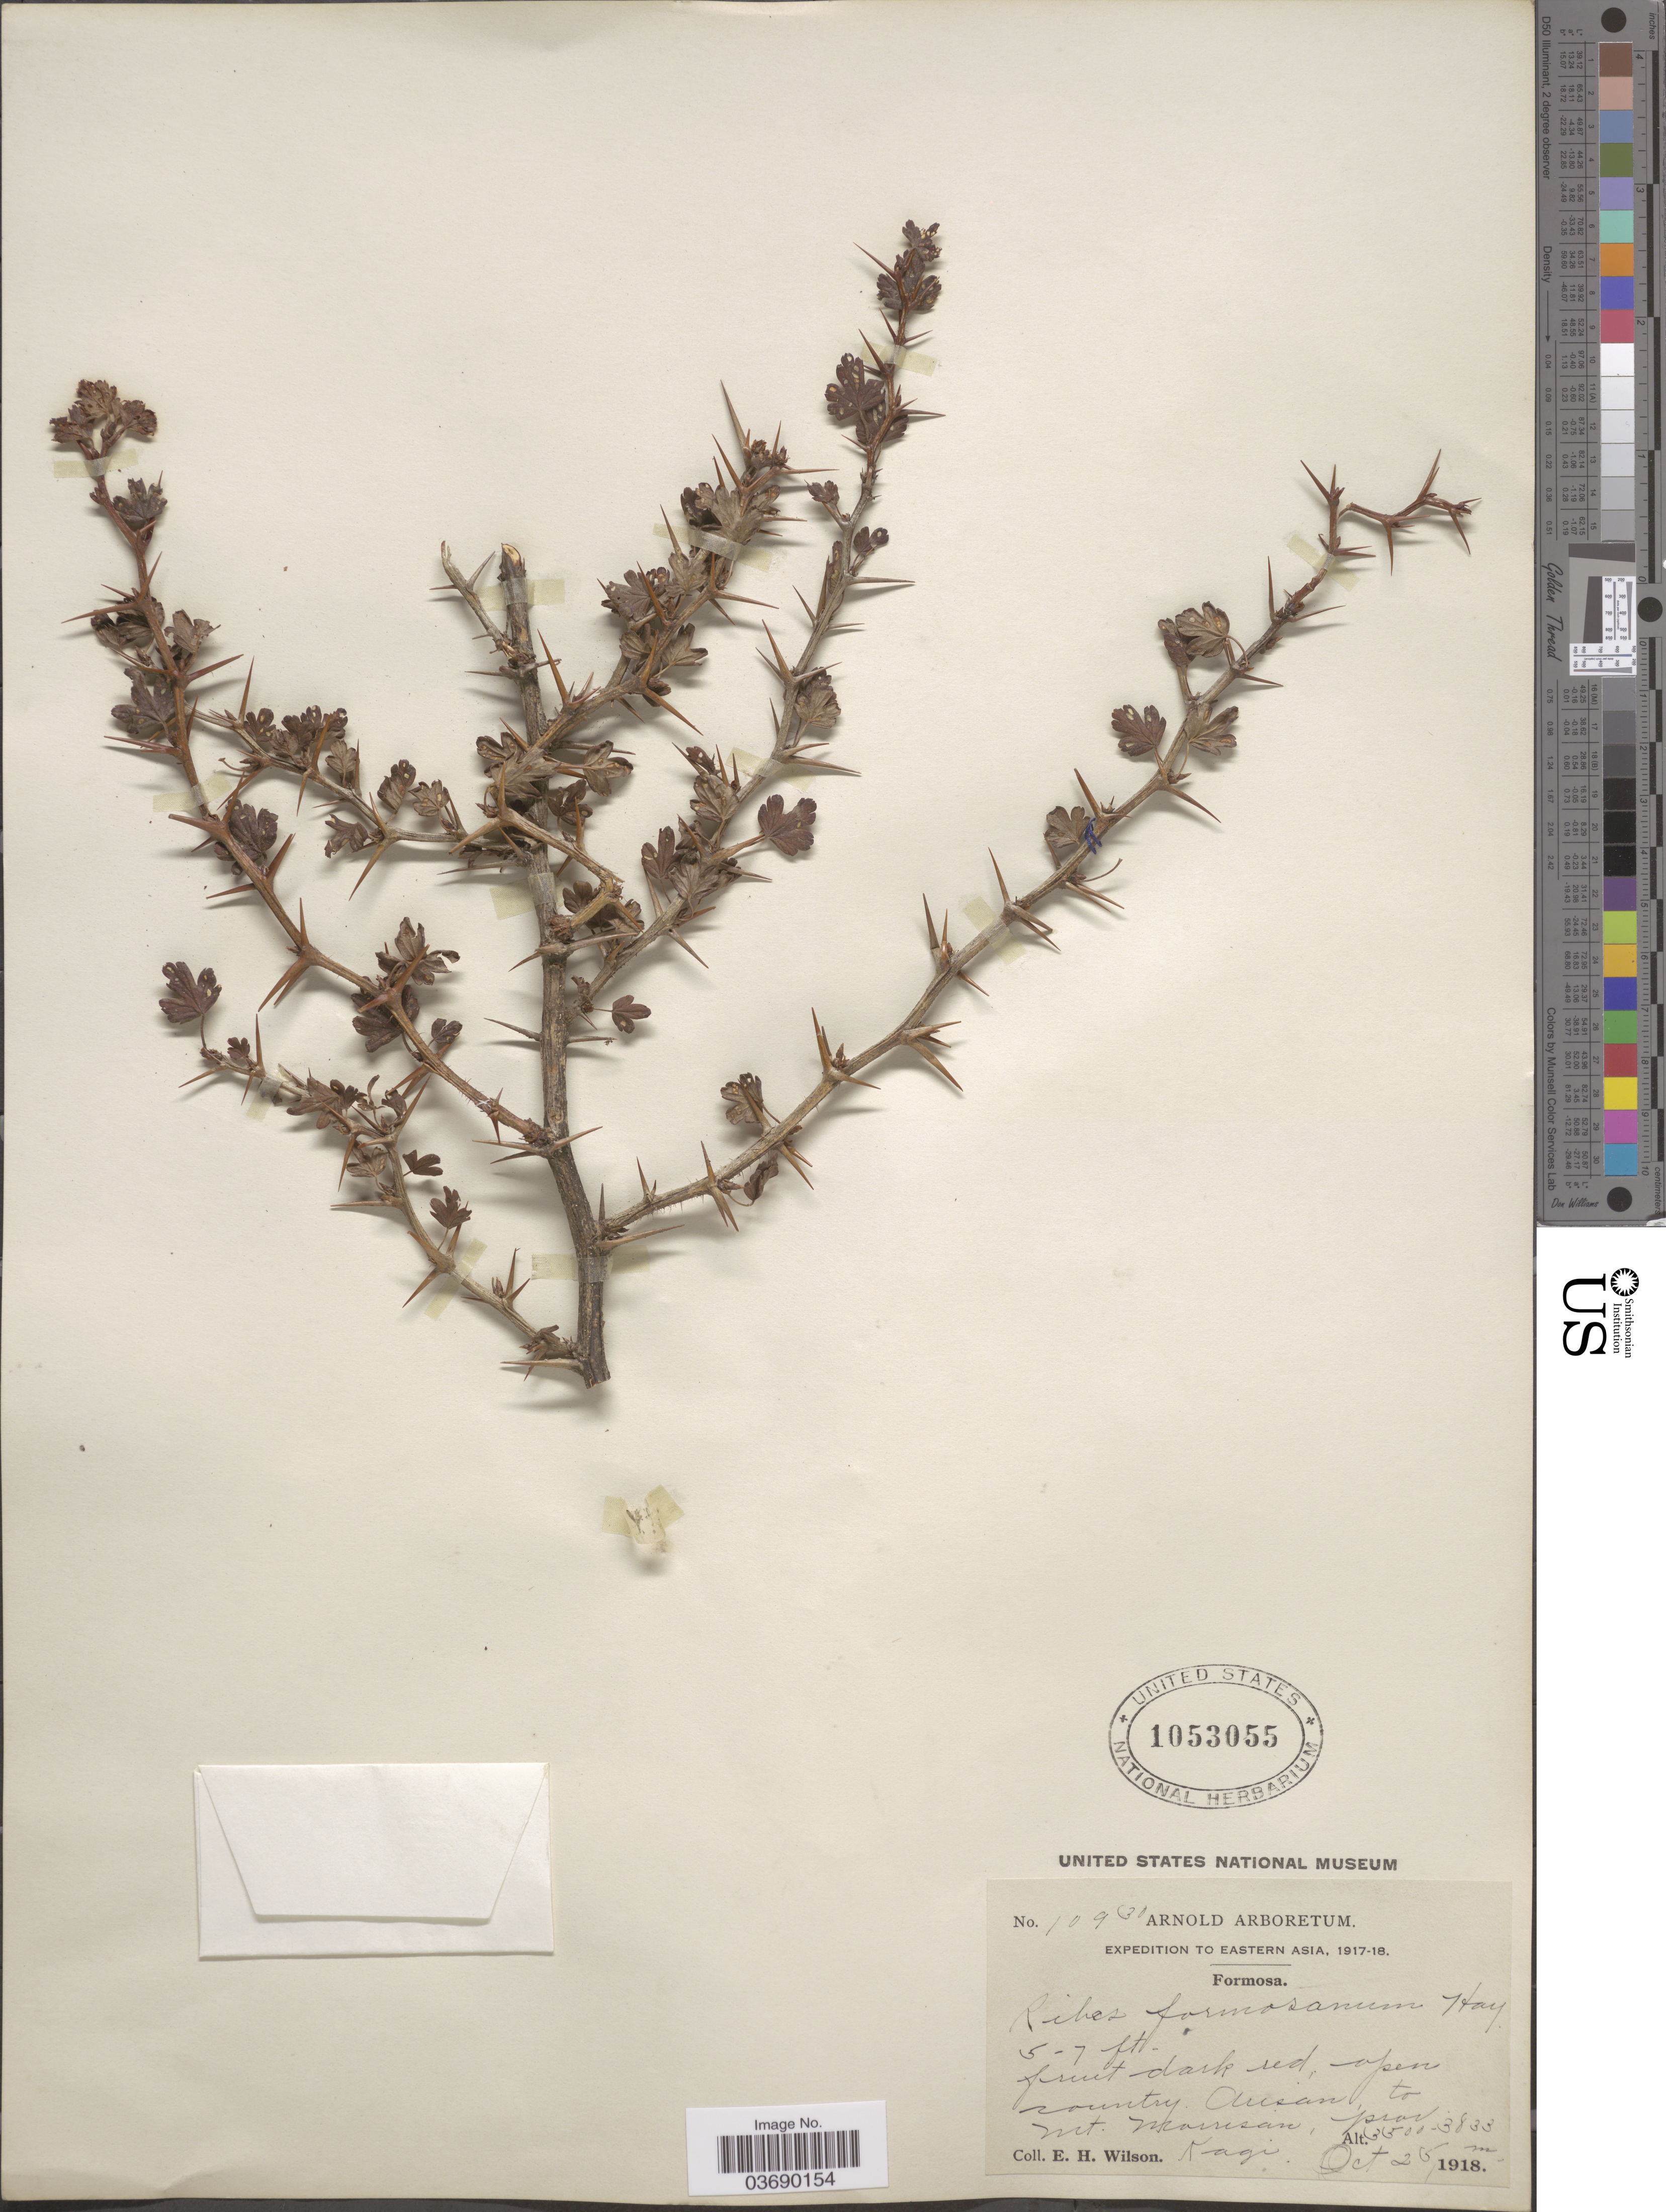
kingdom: Plantae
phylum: Tracheophyta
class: Magnoliopsida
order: Saxifragales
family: Grossulariaceae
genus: Ribes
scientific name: Ribes formosanum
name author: Hayata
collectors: E. Wilson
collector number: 10930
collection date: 1918-10-25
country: Taiwan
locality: Eastern Asia. Formosa. Arisan to Mt. Morrisan, prov. Kagi.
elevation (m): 3500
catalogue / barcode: US 1053055